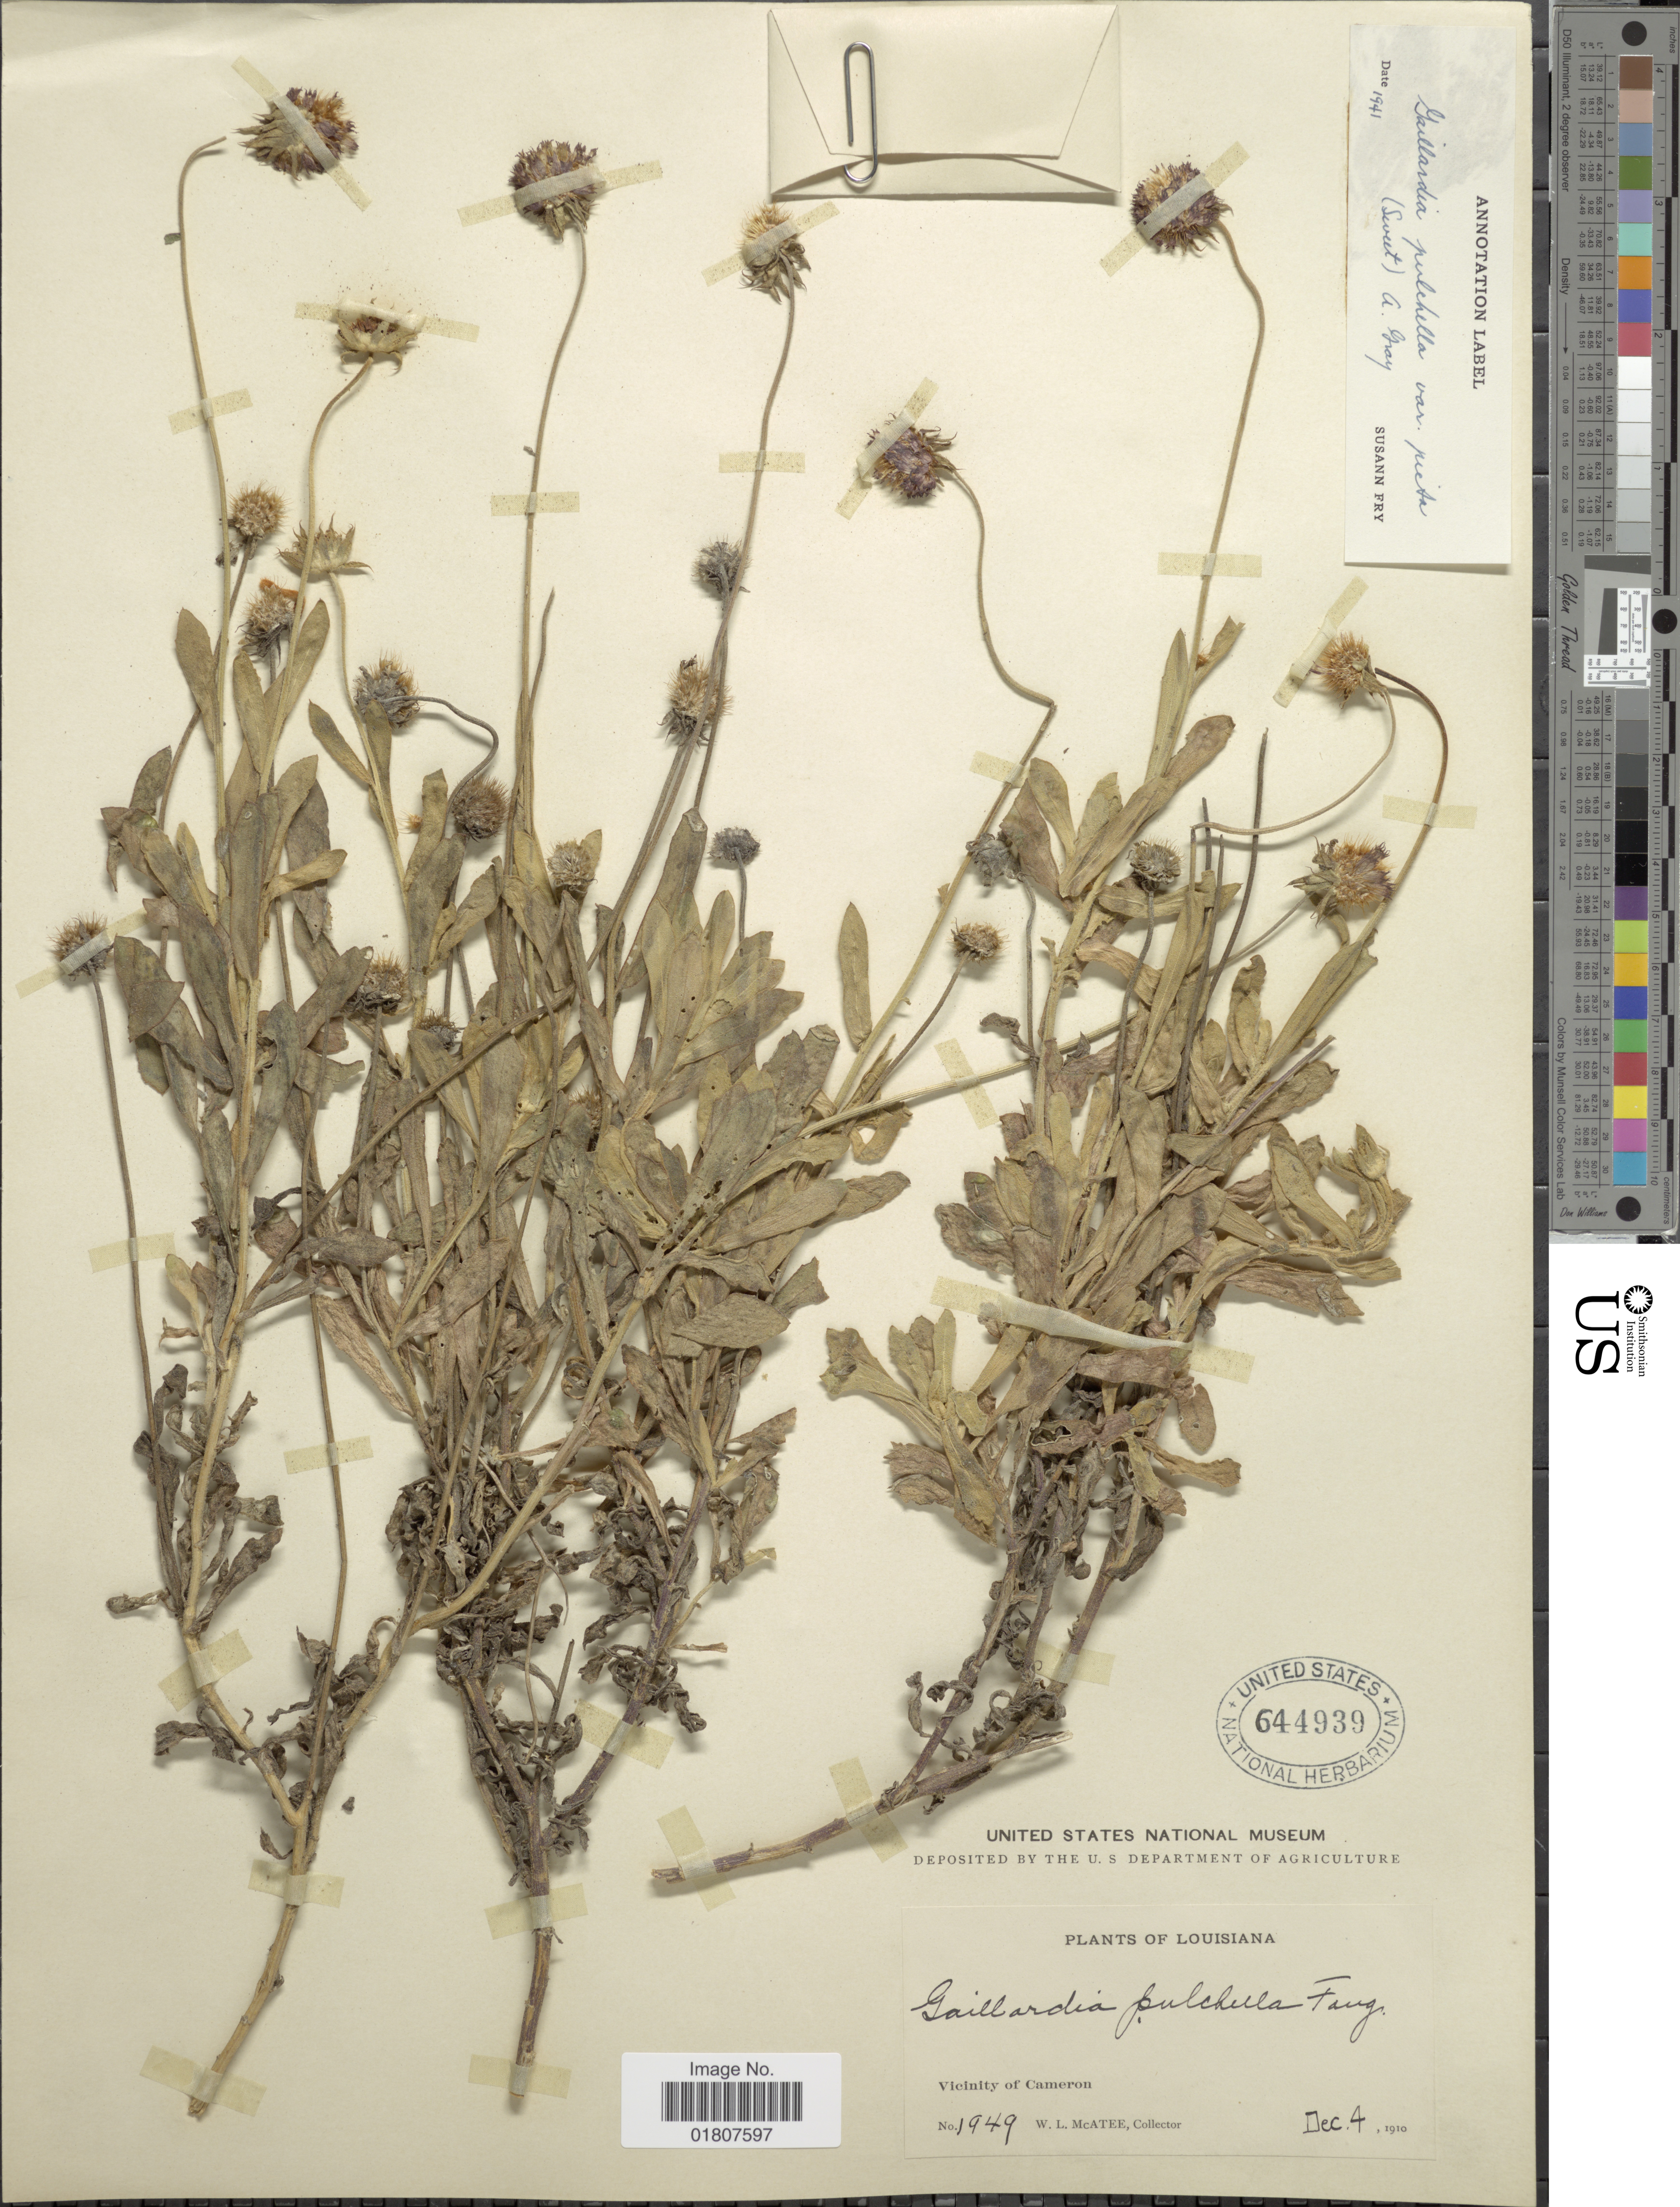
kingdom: Plantae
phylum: Tracheophyta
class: Magnoliopsida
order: Asterales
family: Asteraceae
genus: Gaillardia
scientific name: Gaillardia pulchella var. picta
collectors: W. McAtee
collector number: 1949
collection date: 1910-12-04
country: United States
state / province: Louisiana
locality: Vicinity of Cameron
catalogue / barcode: US 644939